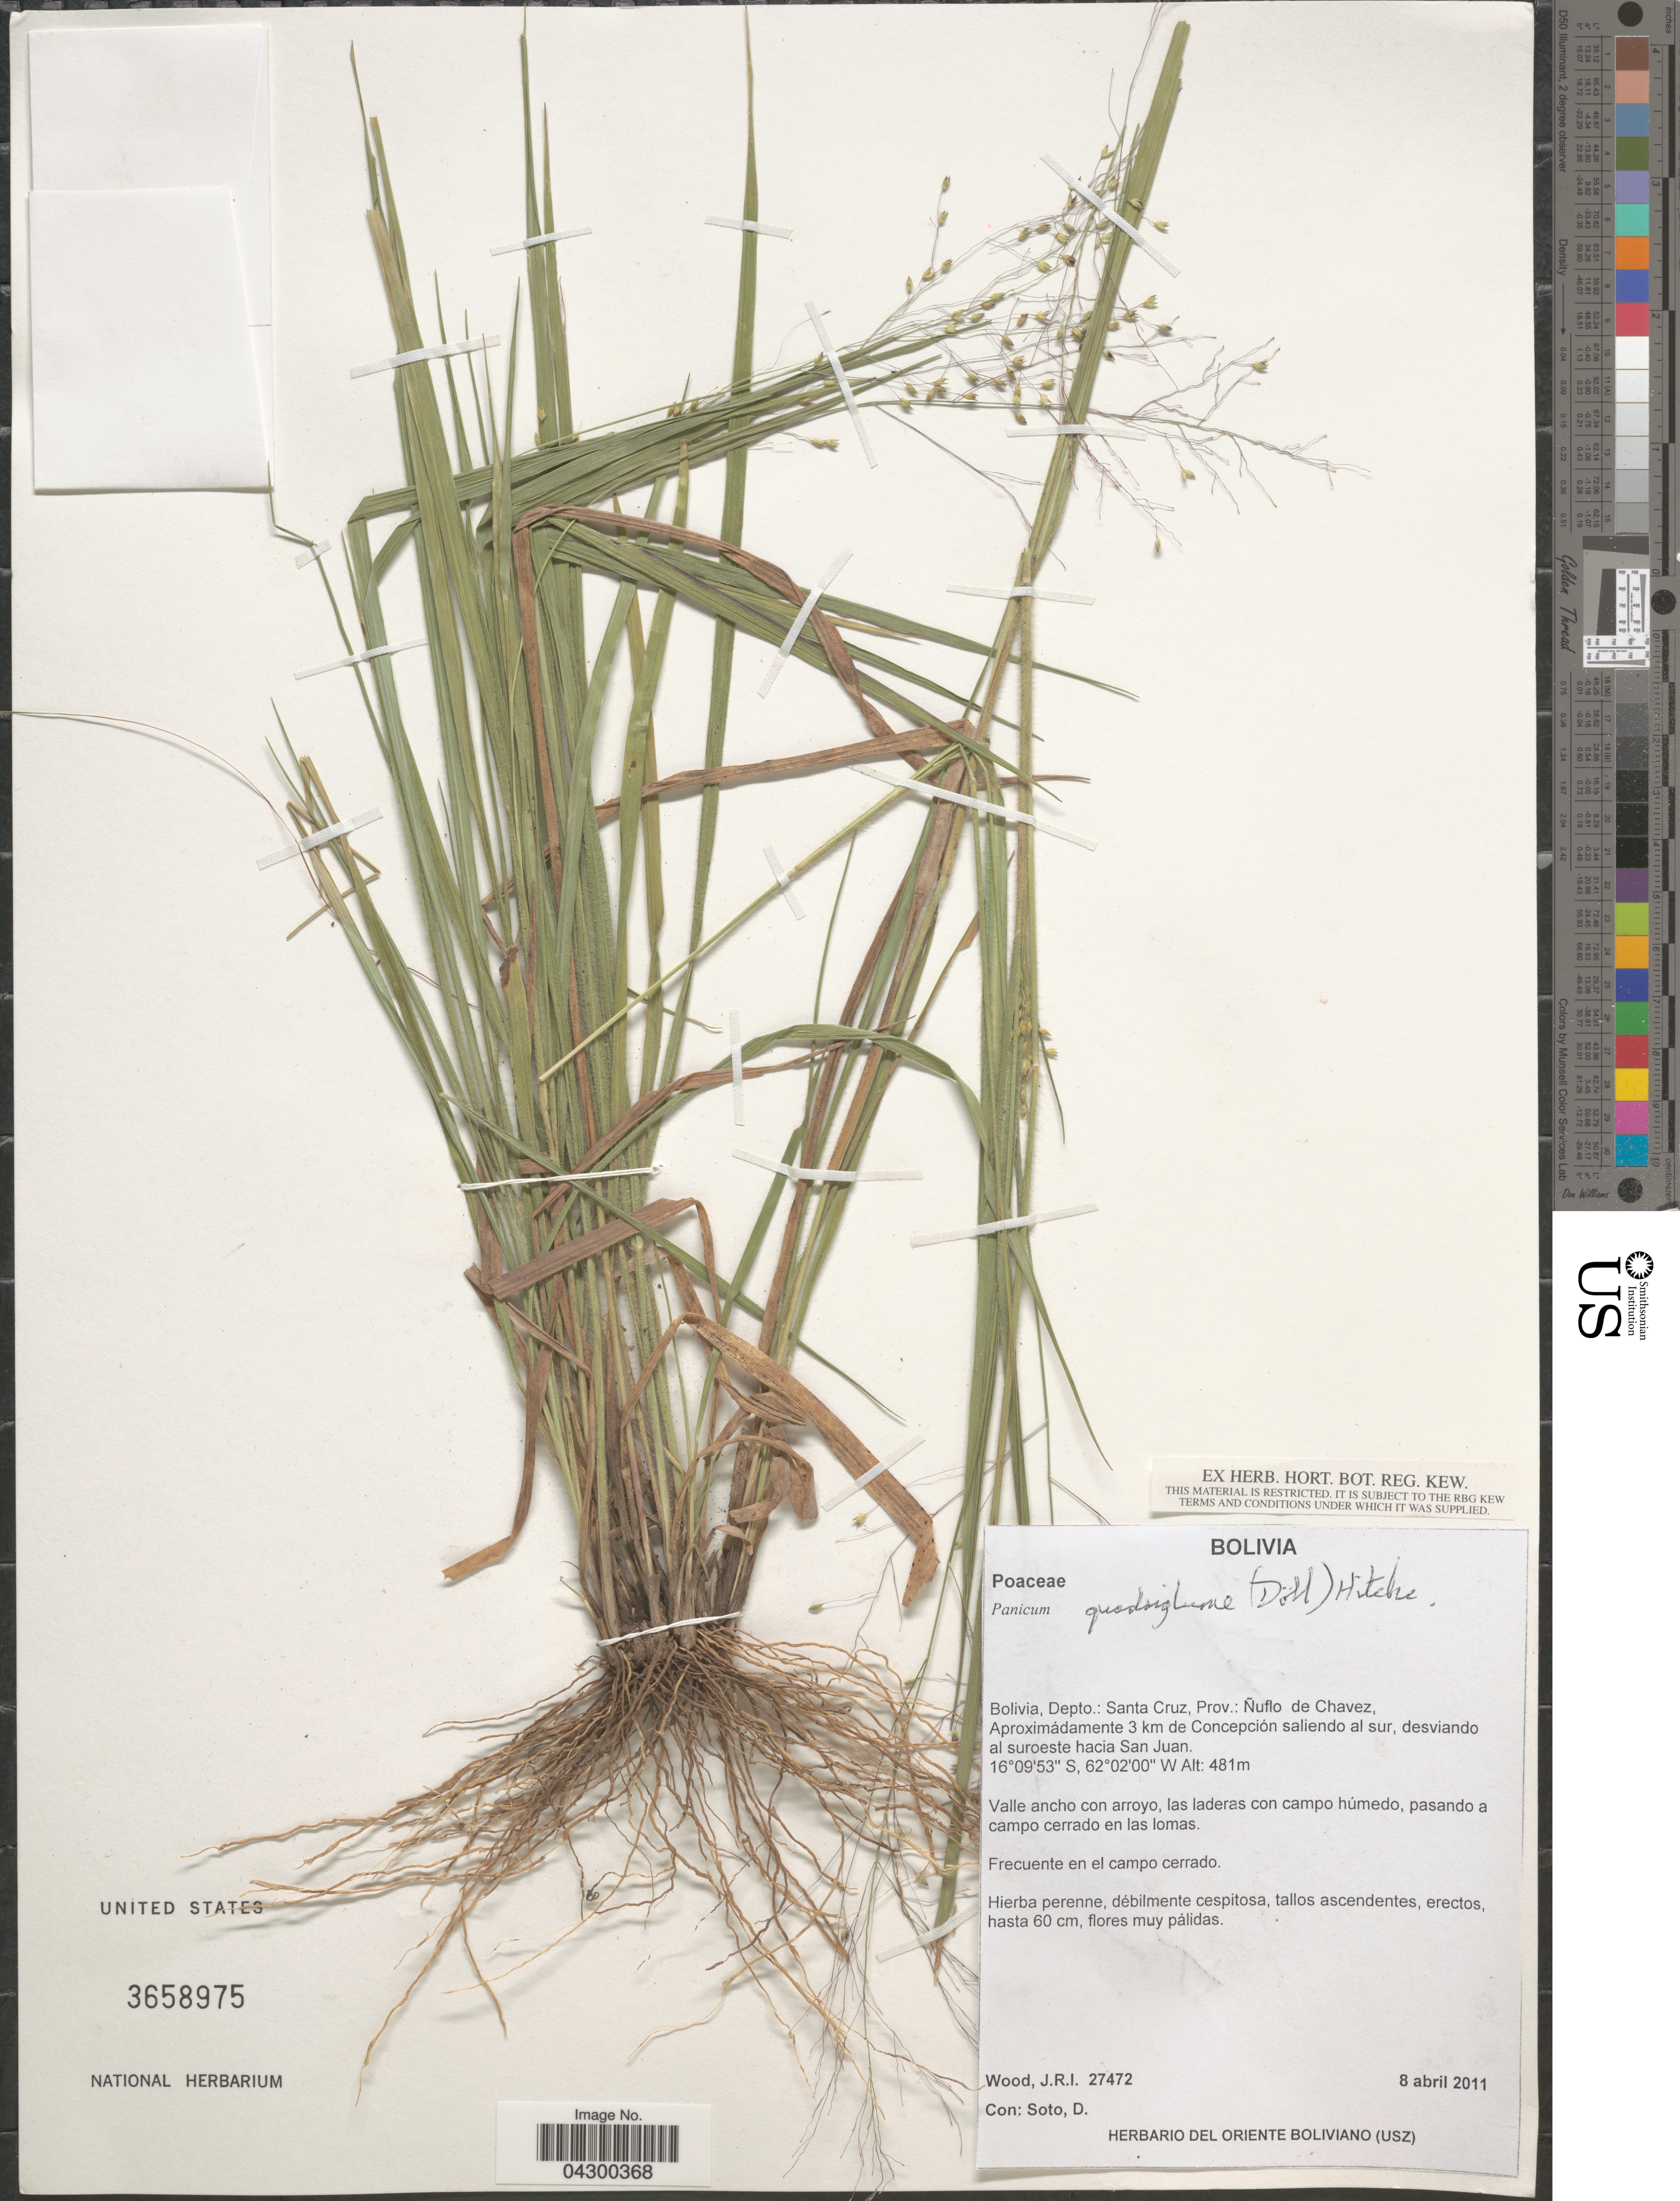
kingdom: Plantae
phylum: Tracheophyta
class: Liliopsida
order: Poales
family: Poaceae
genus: Panicum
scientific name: Panicum quadriglume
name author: (Döll) Hitchc.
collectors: J. R. I. Wood & D. Soto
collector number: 27472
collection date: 2011-04-08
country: Bolivia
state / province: Santa Cruz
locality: Depto.: Santa Cruz, Prov.: Ñuflo de Chavez, Aproximádamente 3 km de Concepción saliendo al sur, desviando al suroeste hacia San Juan.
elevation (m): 481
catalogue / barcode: US 3658975